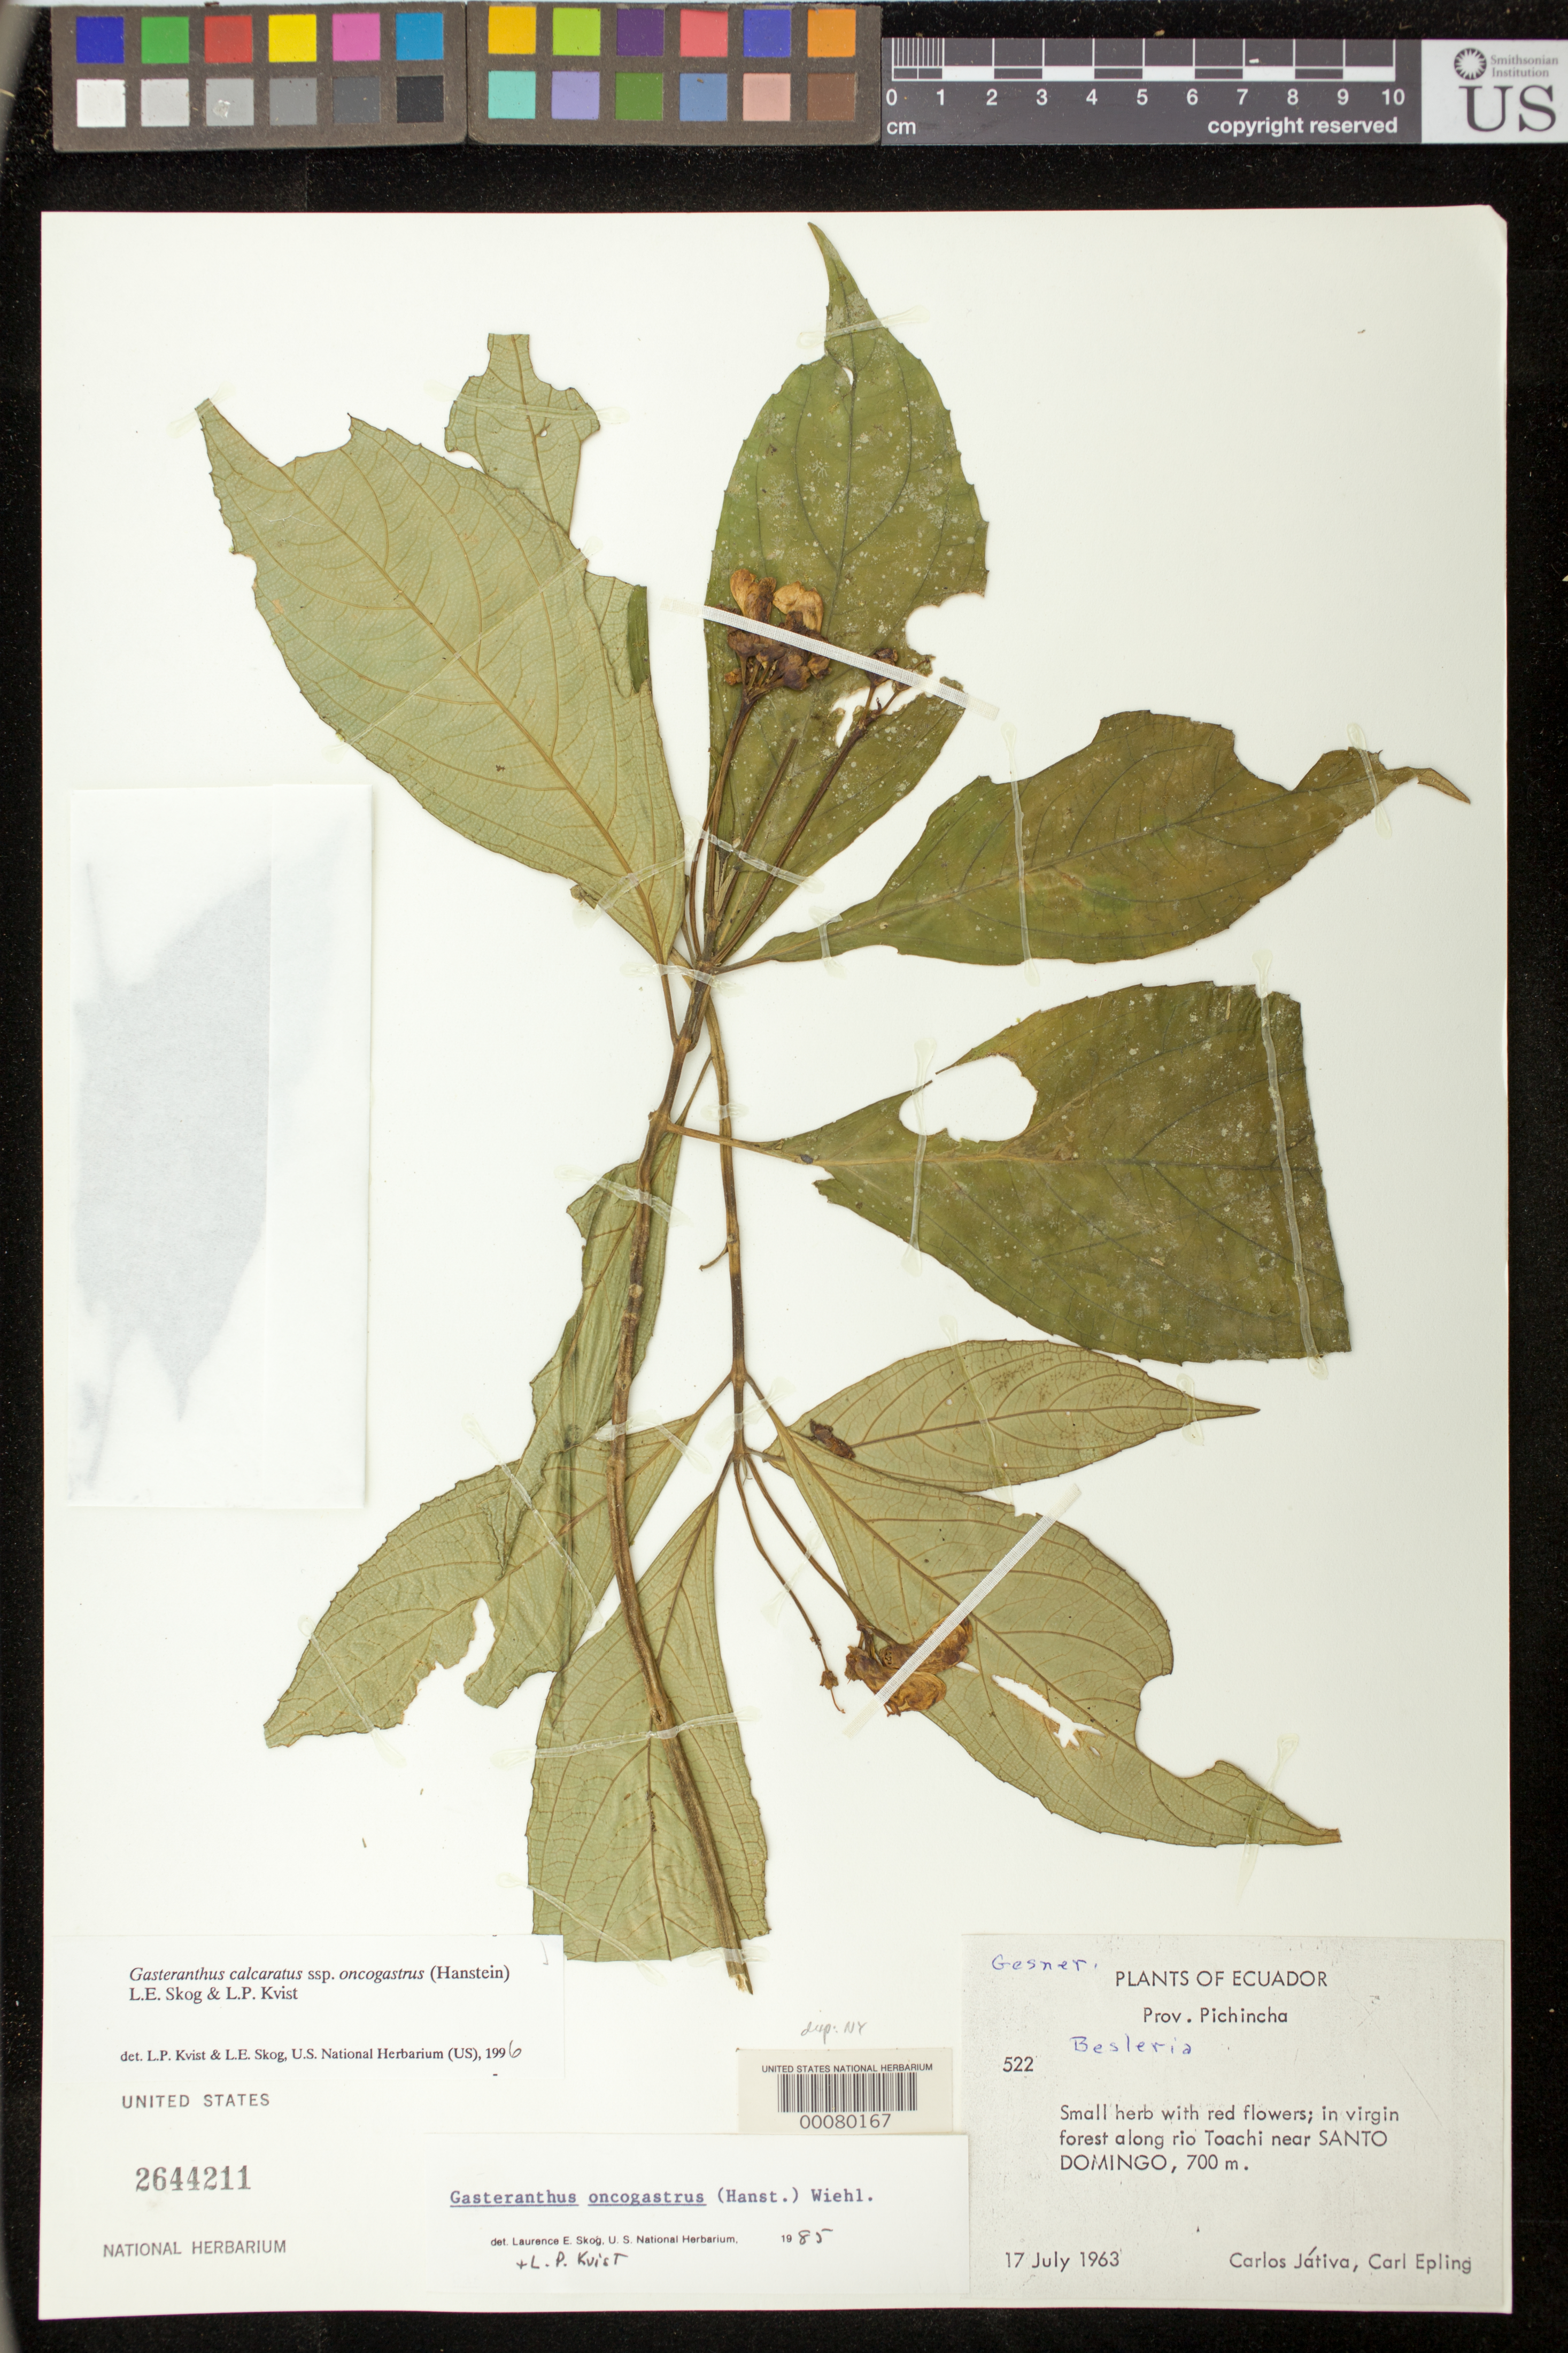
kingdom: Plantae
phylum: Tracheophyta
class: Magnoliopsida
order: Lamiales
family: Gesneriaceae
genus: Sinningia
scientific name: Sinningia incarnata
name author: (Aubl.) D.L. Denham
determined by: Skog, Laurence E.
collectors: C. D. Játiva & C. C. Epling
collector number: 522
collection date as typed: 17 Jul 1963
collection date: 1963-07-17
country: Ecuador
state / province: Pichincha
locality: Along Rio Toachi, near Santo Domingo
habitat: In virgin forest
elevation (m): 700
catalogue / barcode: US 2644211